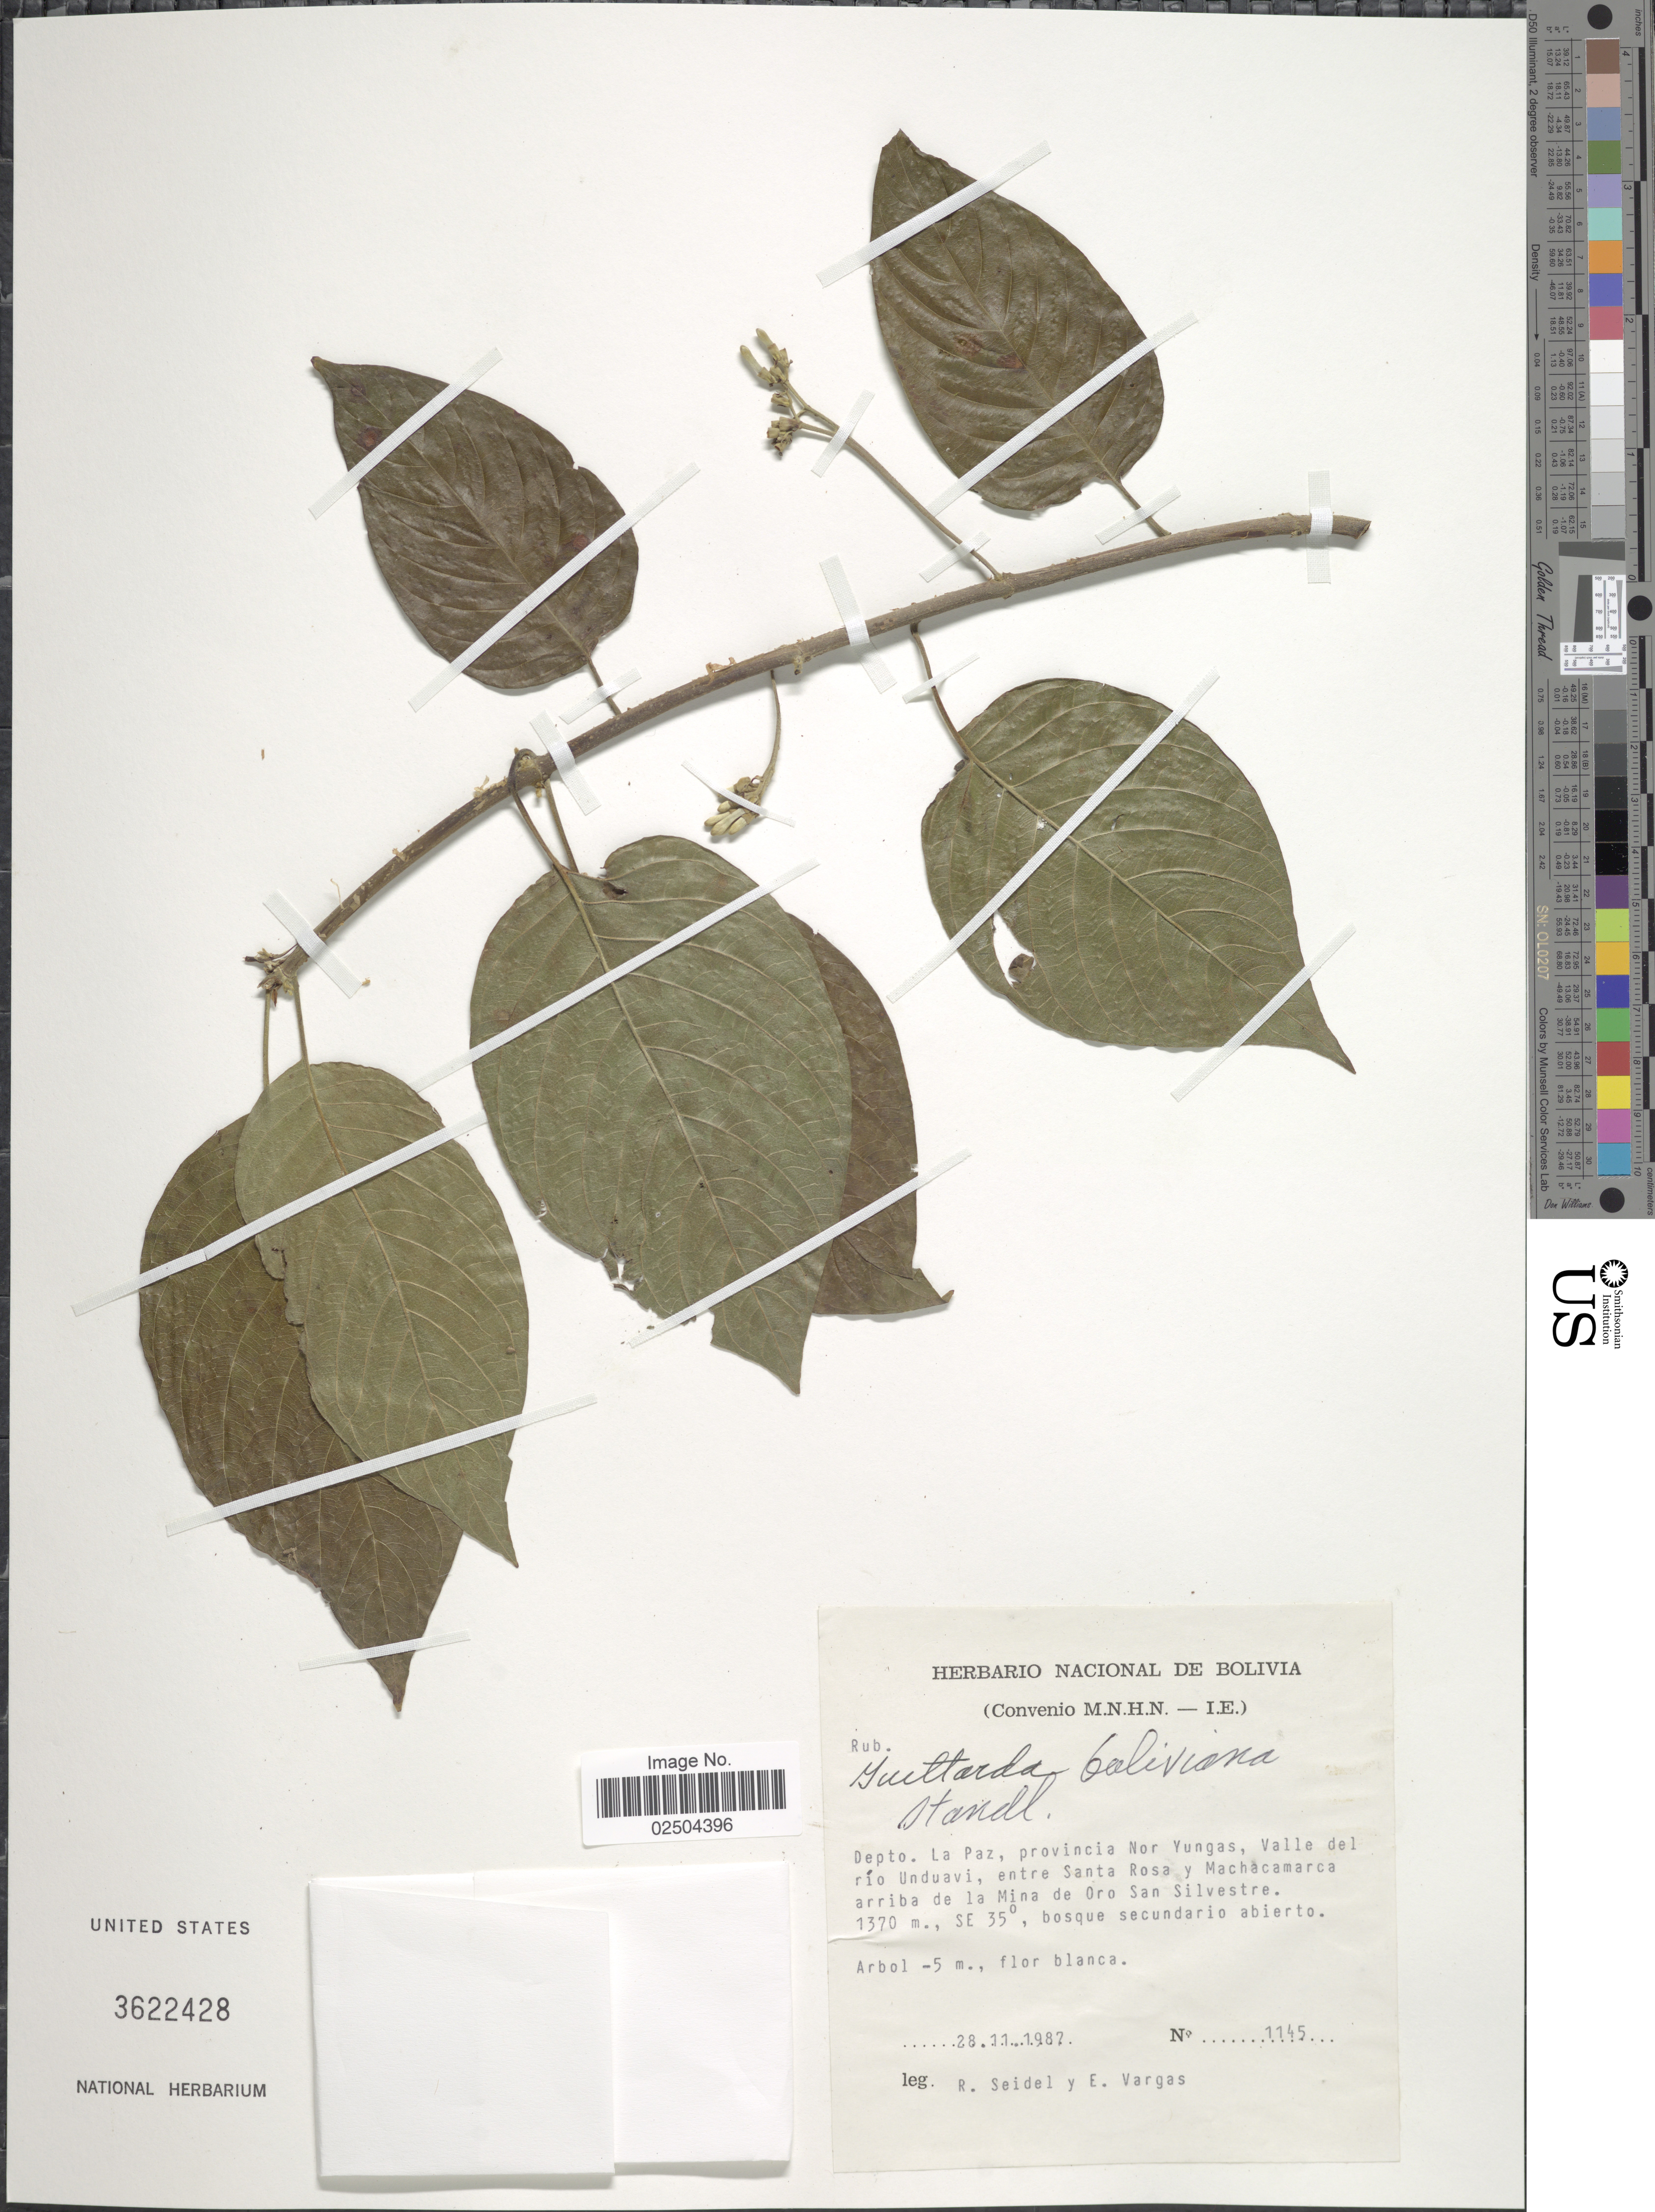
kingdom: Plantae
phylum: Tracheophyta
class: Magnoliopsida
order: Gentianales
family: Rubiaceae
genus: Guettarda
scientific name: Guettarda boliviana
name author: Standl.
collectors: R. Seidel & E. Vargas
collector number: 1145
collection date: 1987-11-28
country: Bolivia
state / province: La Paz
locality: Depto. La Paz: Provincia Nor Yungas, Valle del rio Unduavi, entre Santa Rosa y Machacamarca arriba de la Mina de Oro San Silvestre, SE 35°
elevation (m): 1370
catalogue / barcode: US 3622428